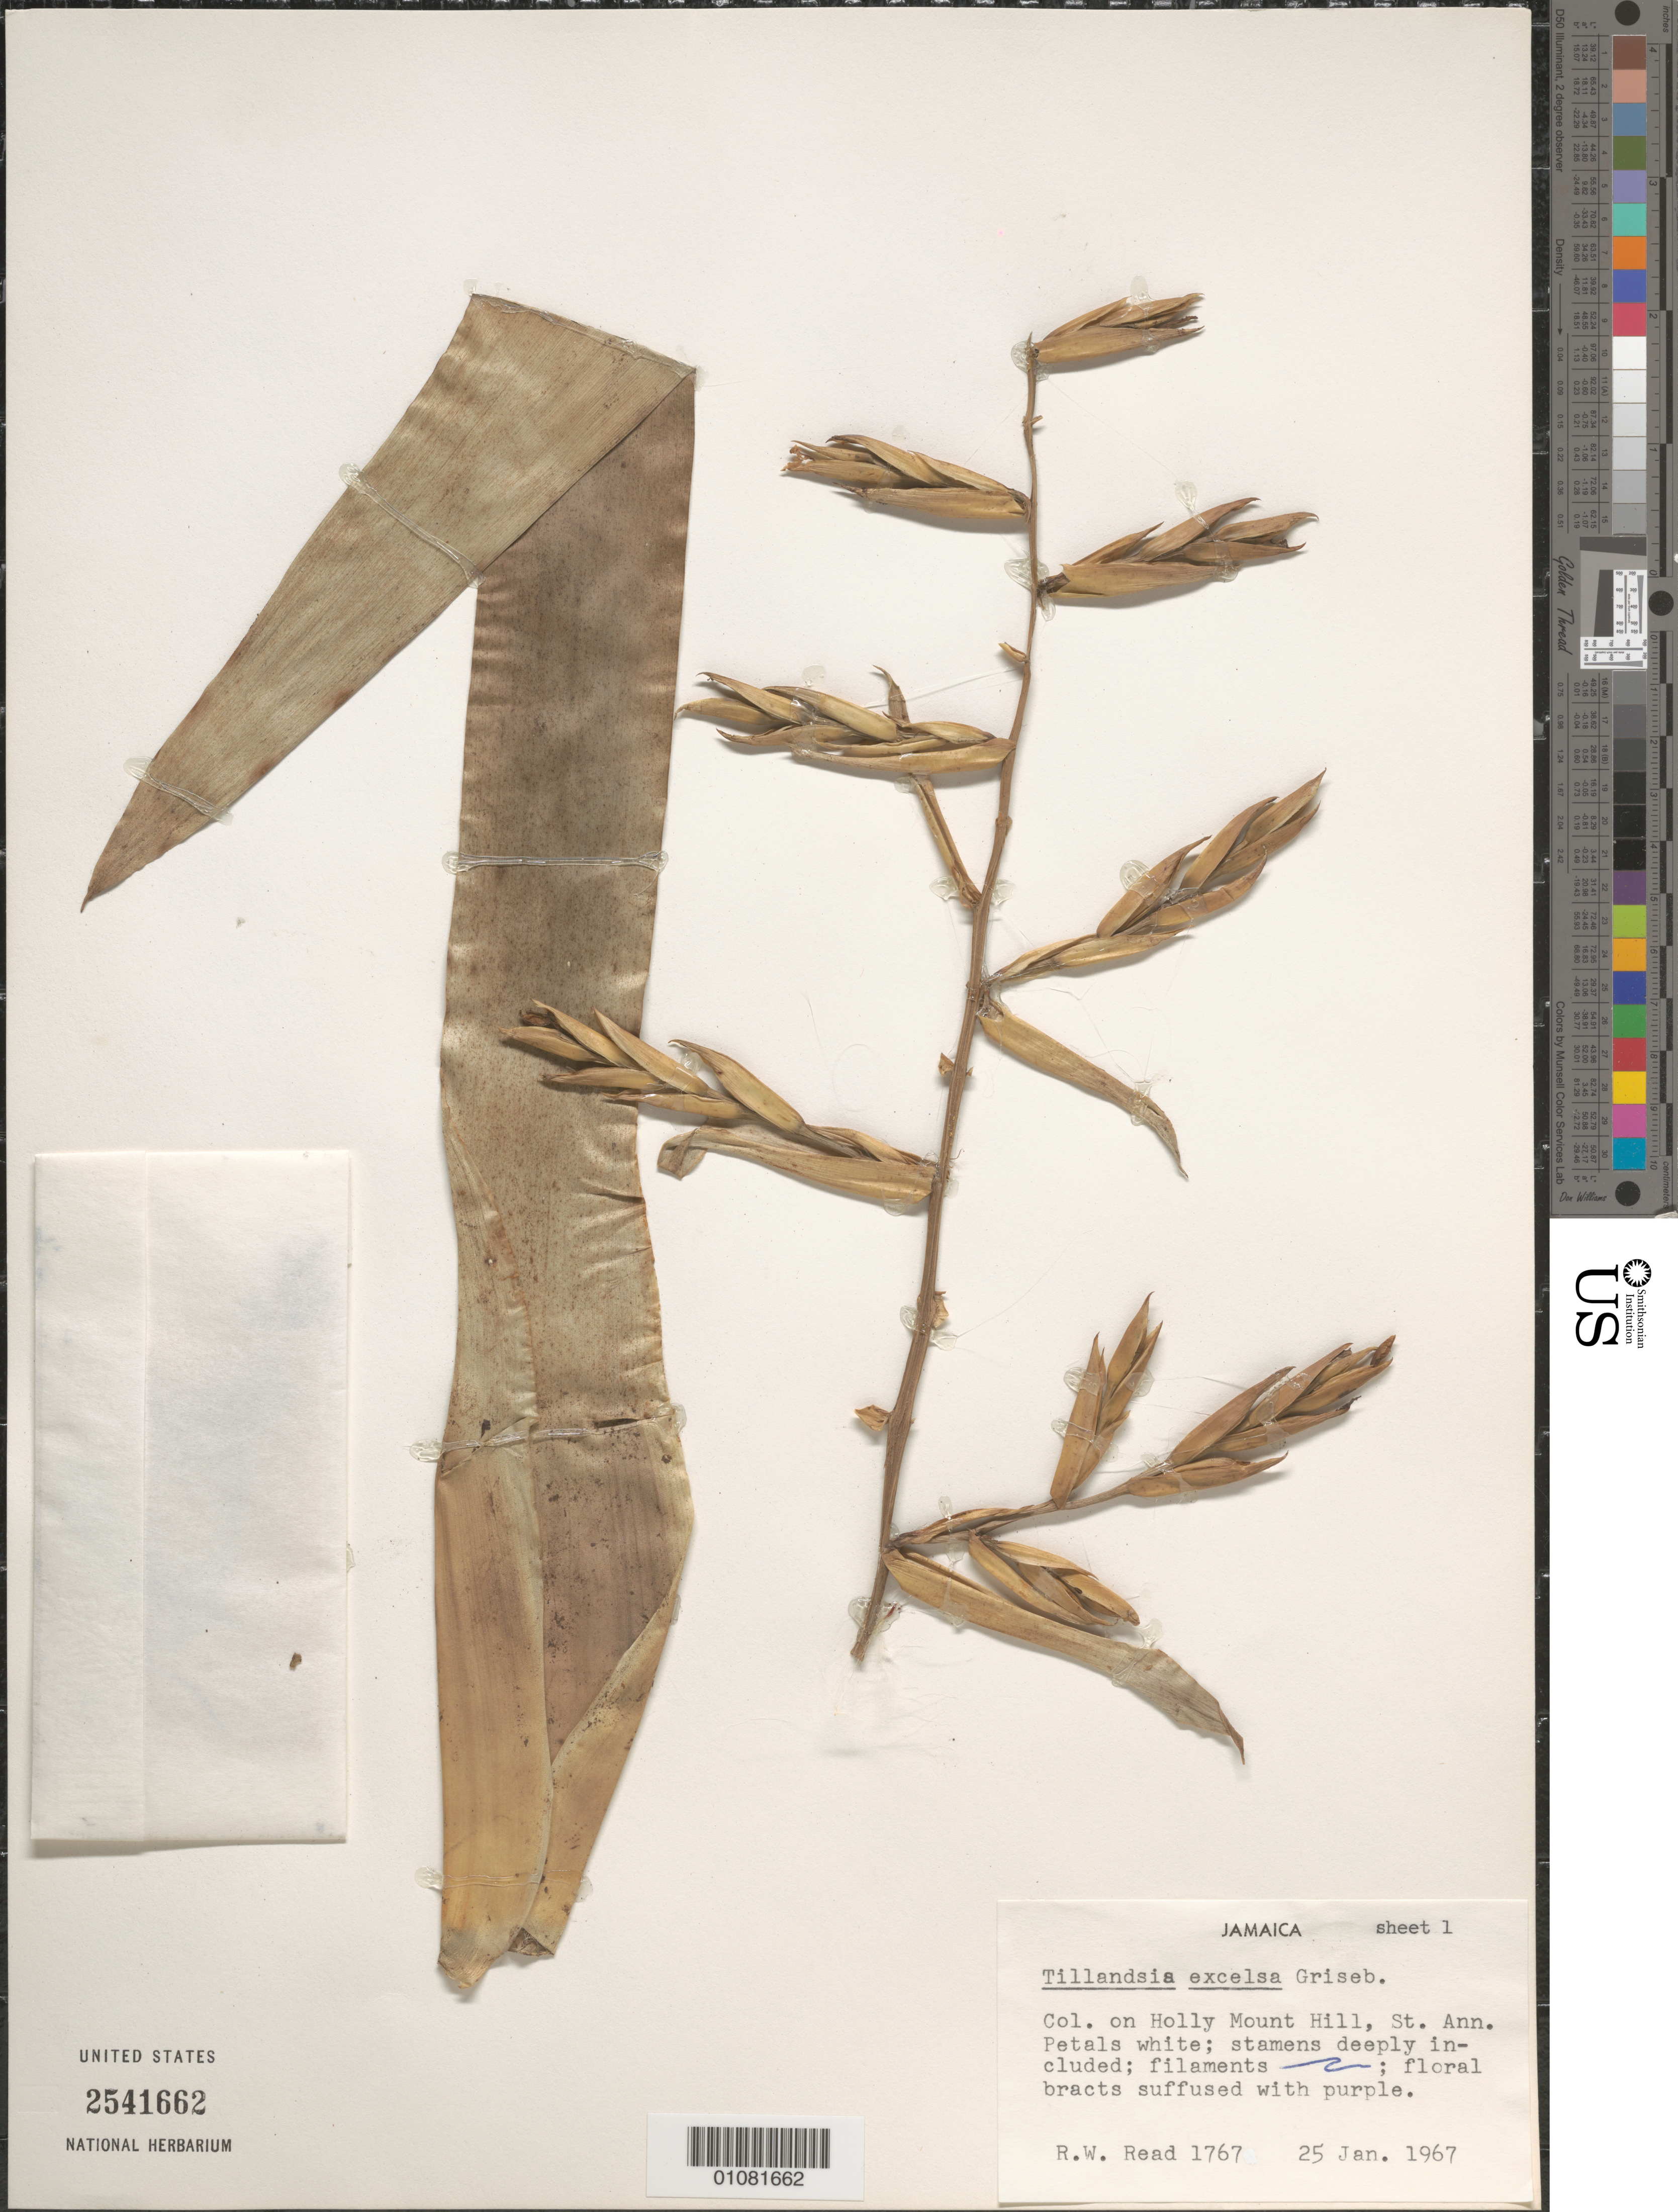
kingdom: Plantae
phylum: Tracheophyta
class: Liliopsida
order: Poales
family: Bromeliaceae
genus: Tillandsia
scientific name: Tillandsia excelsa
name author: Griseb.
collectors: R. W. Read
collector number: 1767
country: Jamaica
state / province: Saint Ann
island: Jamaica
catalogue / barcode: US 2541662